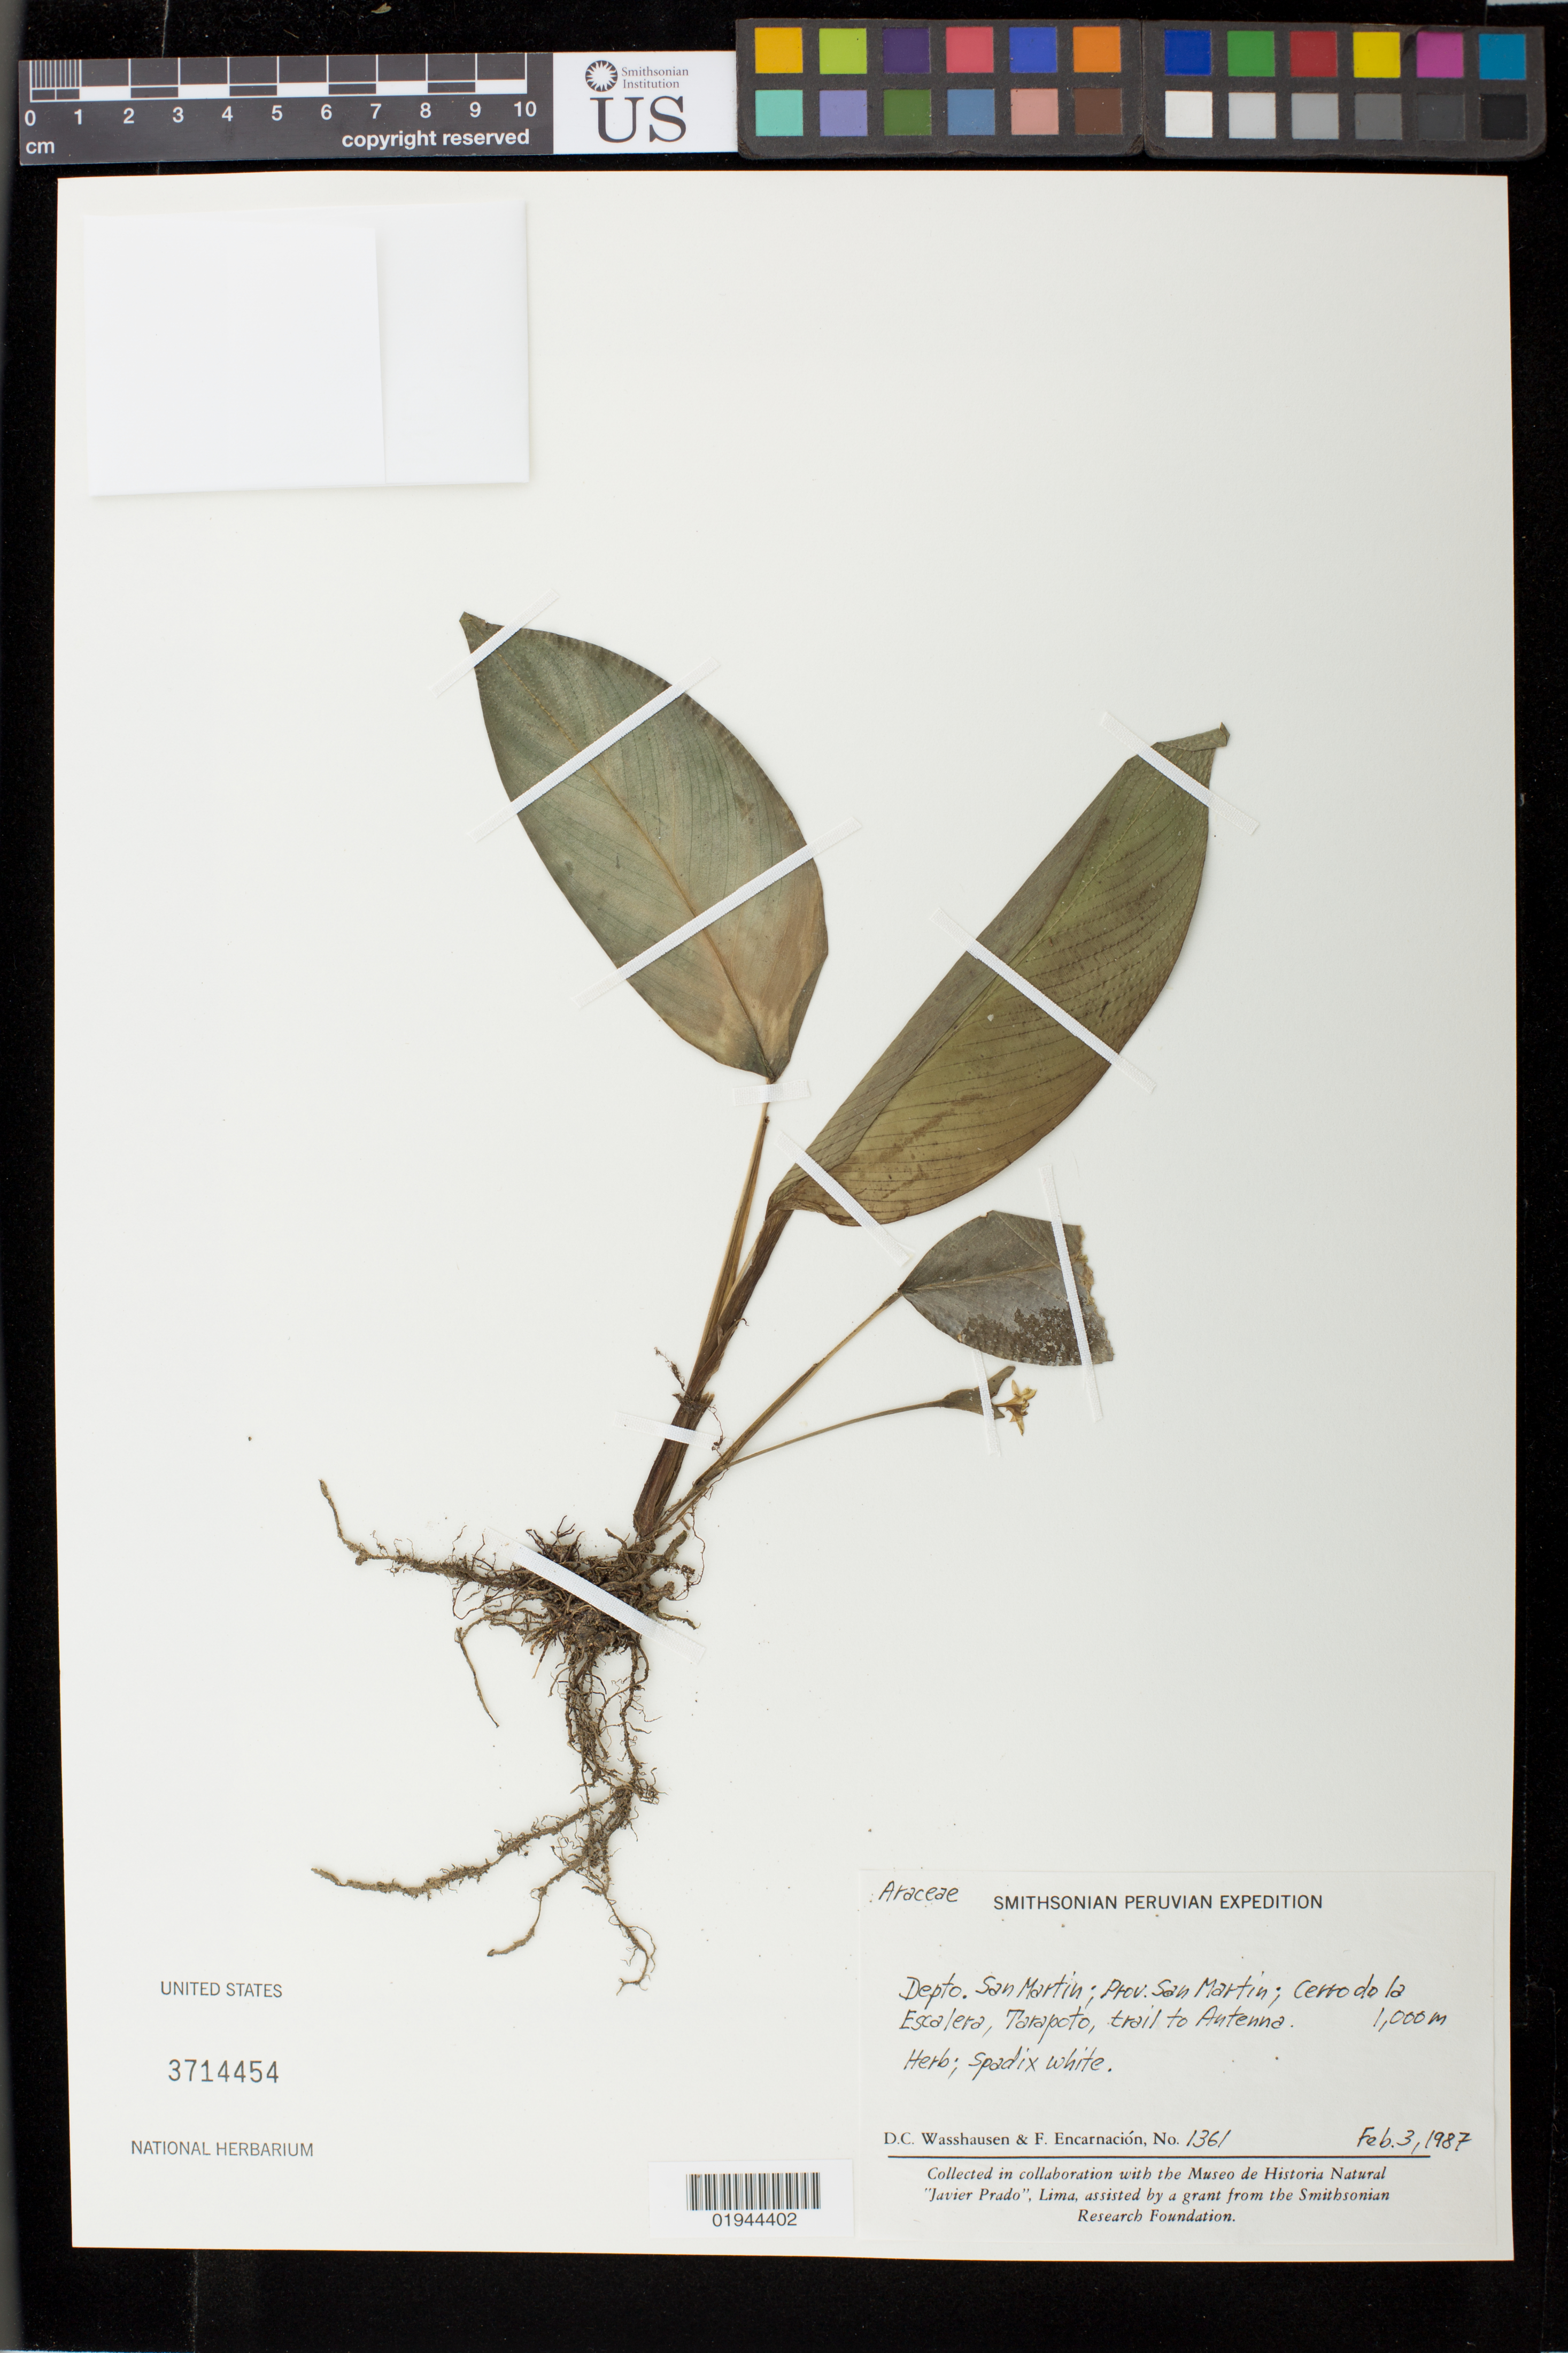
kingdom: Plantae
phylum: Tracheophyta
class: Liliopsida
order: Alismatales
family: Araceae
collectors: D. C. Wasshausen & F. Encarnación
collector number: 1361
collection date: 1987-02-03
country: Peru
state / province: San Martín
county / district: San Martín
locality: Cerro de la Escalera, Tarapoto, trail to Antenna.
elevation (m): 1000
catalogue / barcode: US 3714454